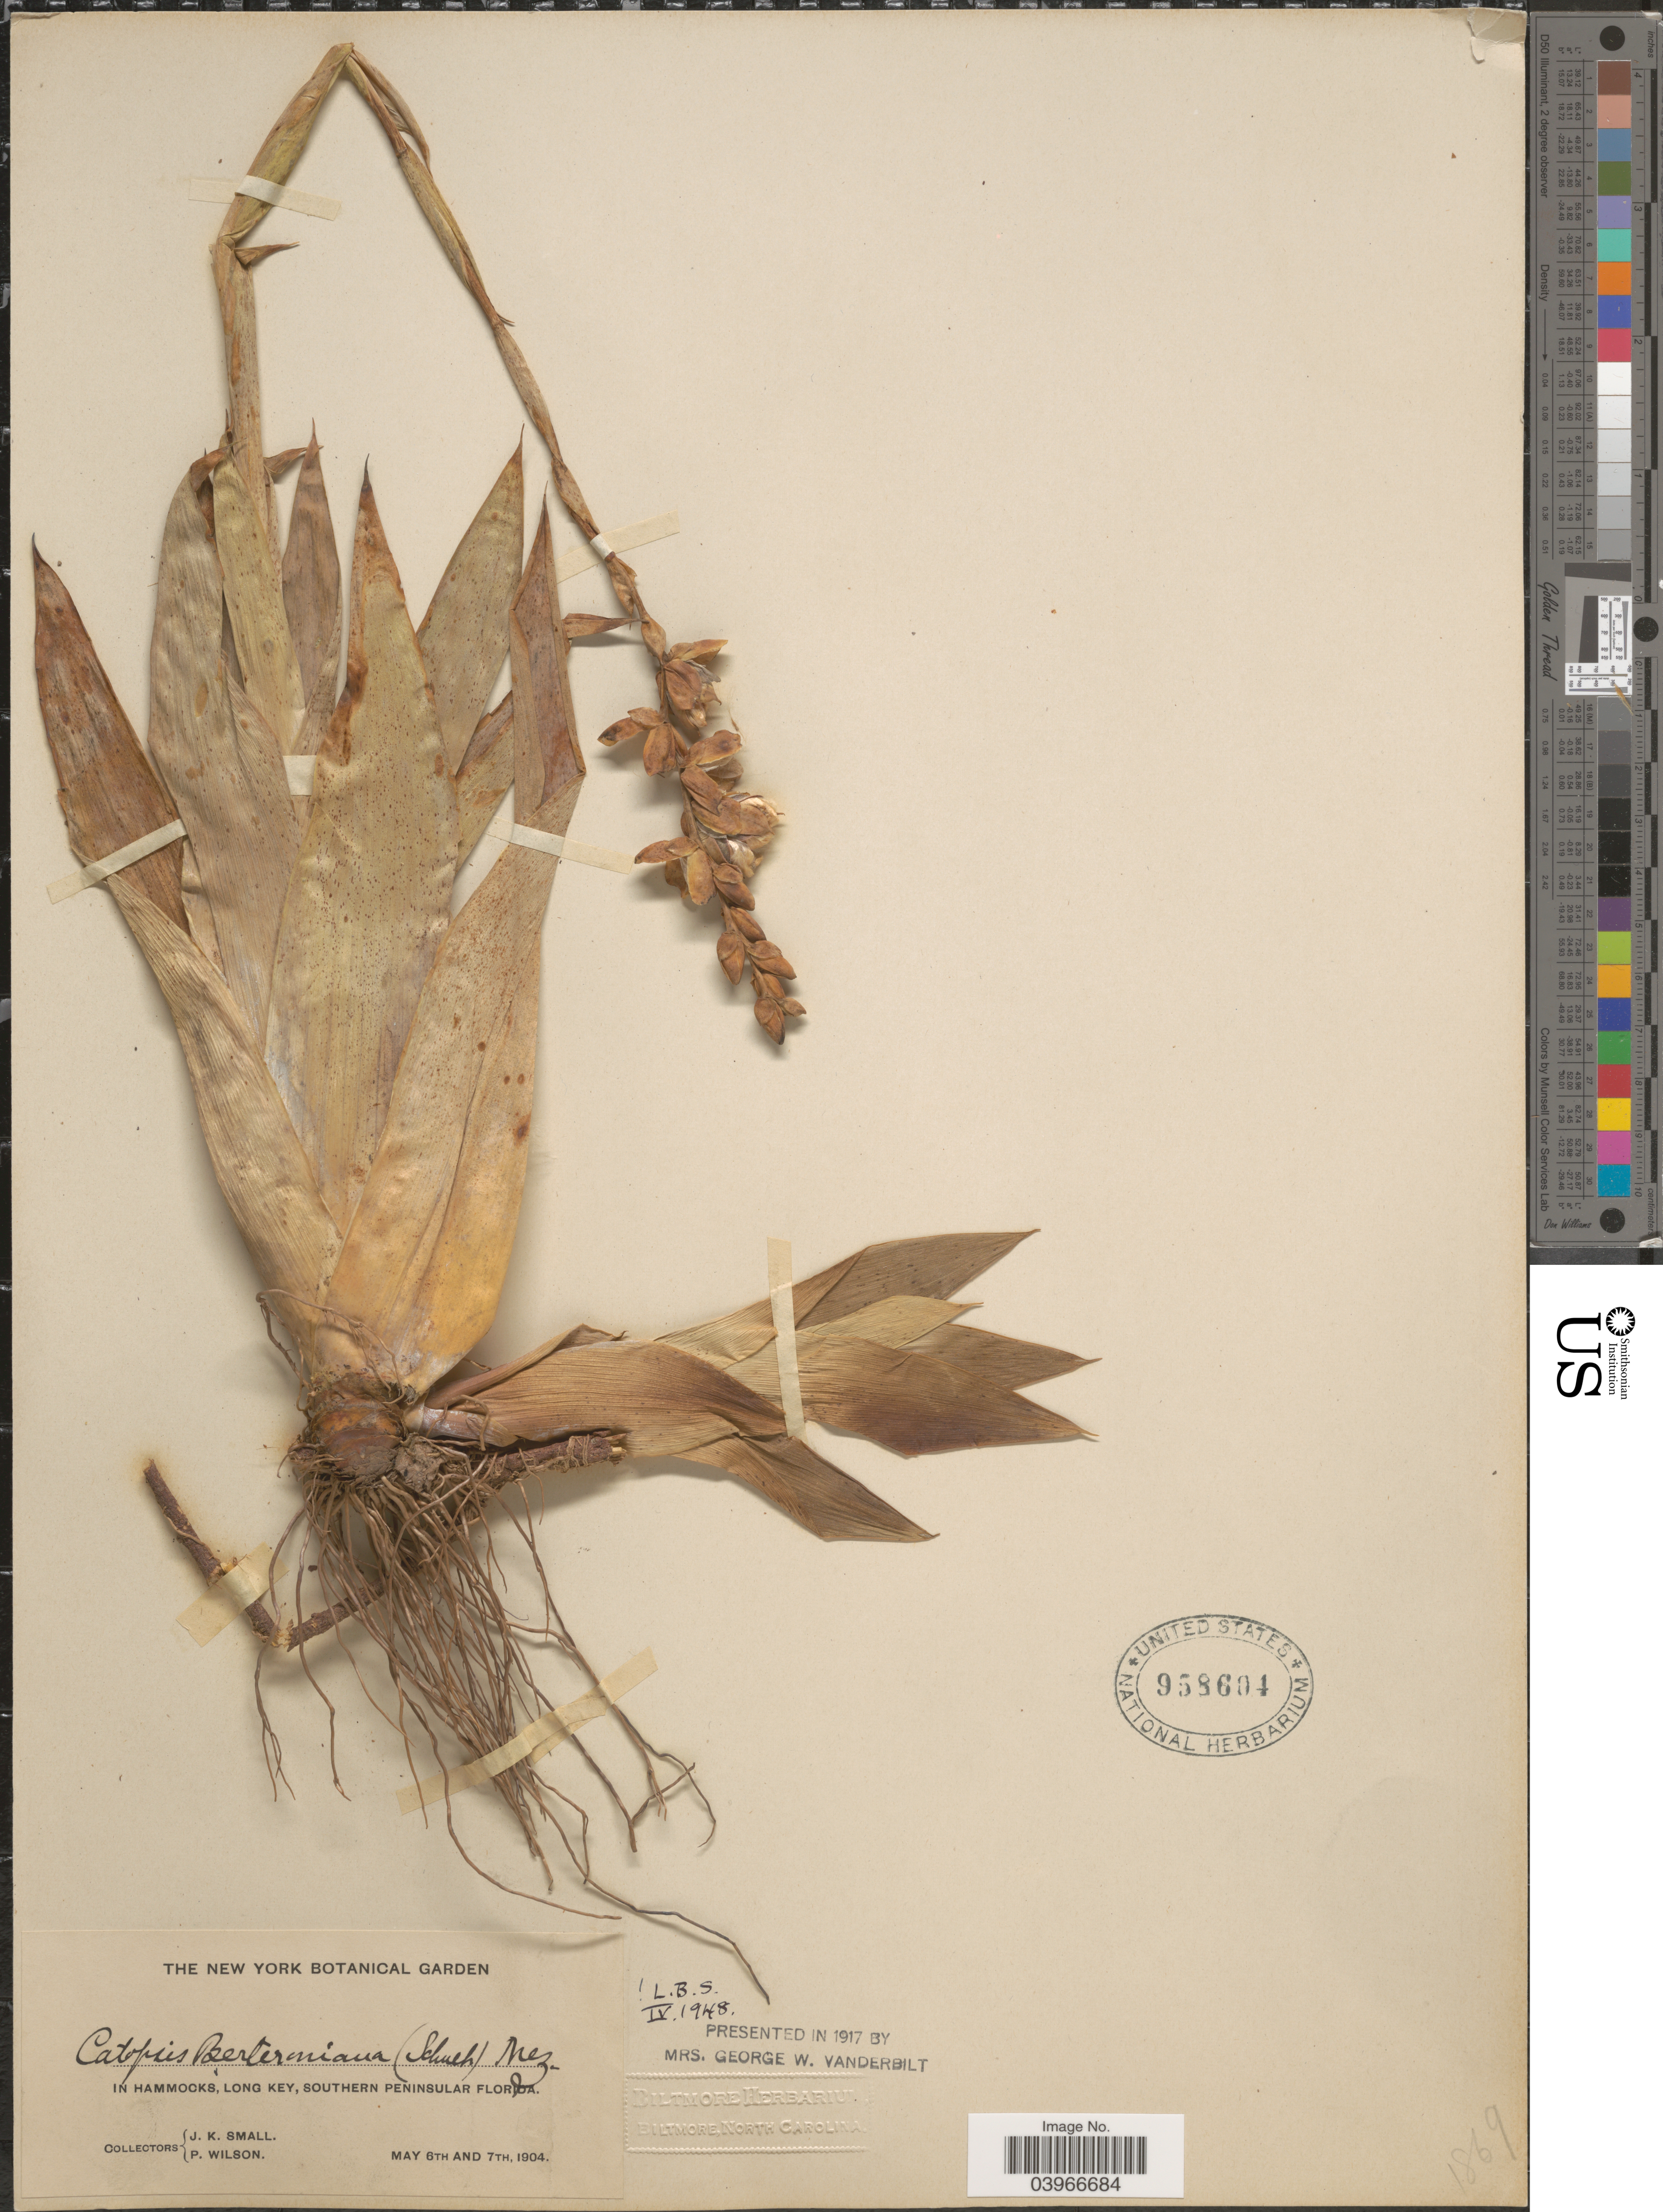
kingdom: Plantae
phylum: Tracheophyta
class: Liliopsida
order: Poales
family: Bromeliaceae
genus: Catopsis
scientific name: Catopsis berteroniana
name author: (Schult. & Schult. f.) Mez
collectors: J. K. Small & P. Wilson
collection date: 1904-05-06/1904-05-07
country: United States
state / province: Florida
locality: In hammocks, Long Key, Southern Peninsular Florida.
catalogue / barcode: US 958604